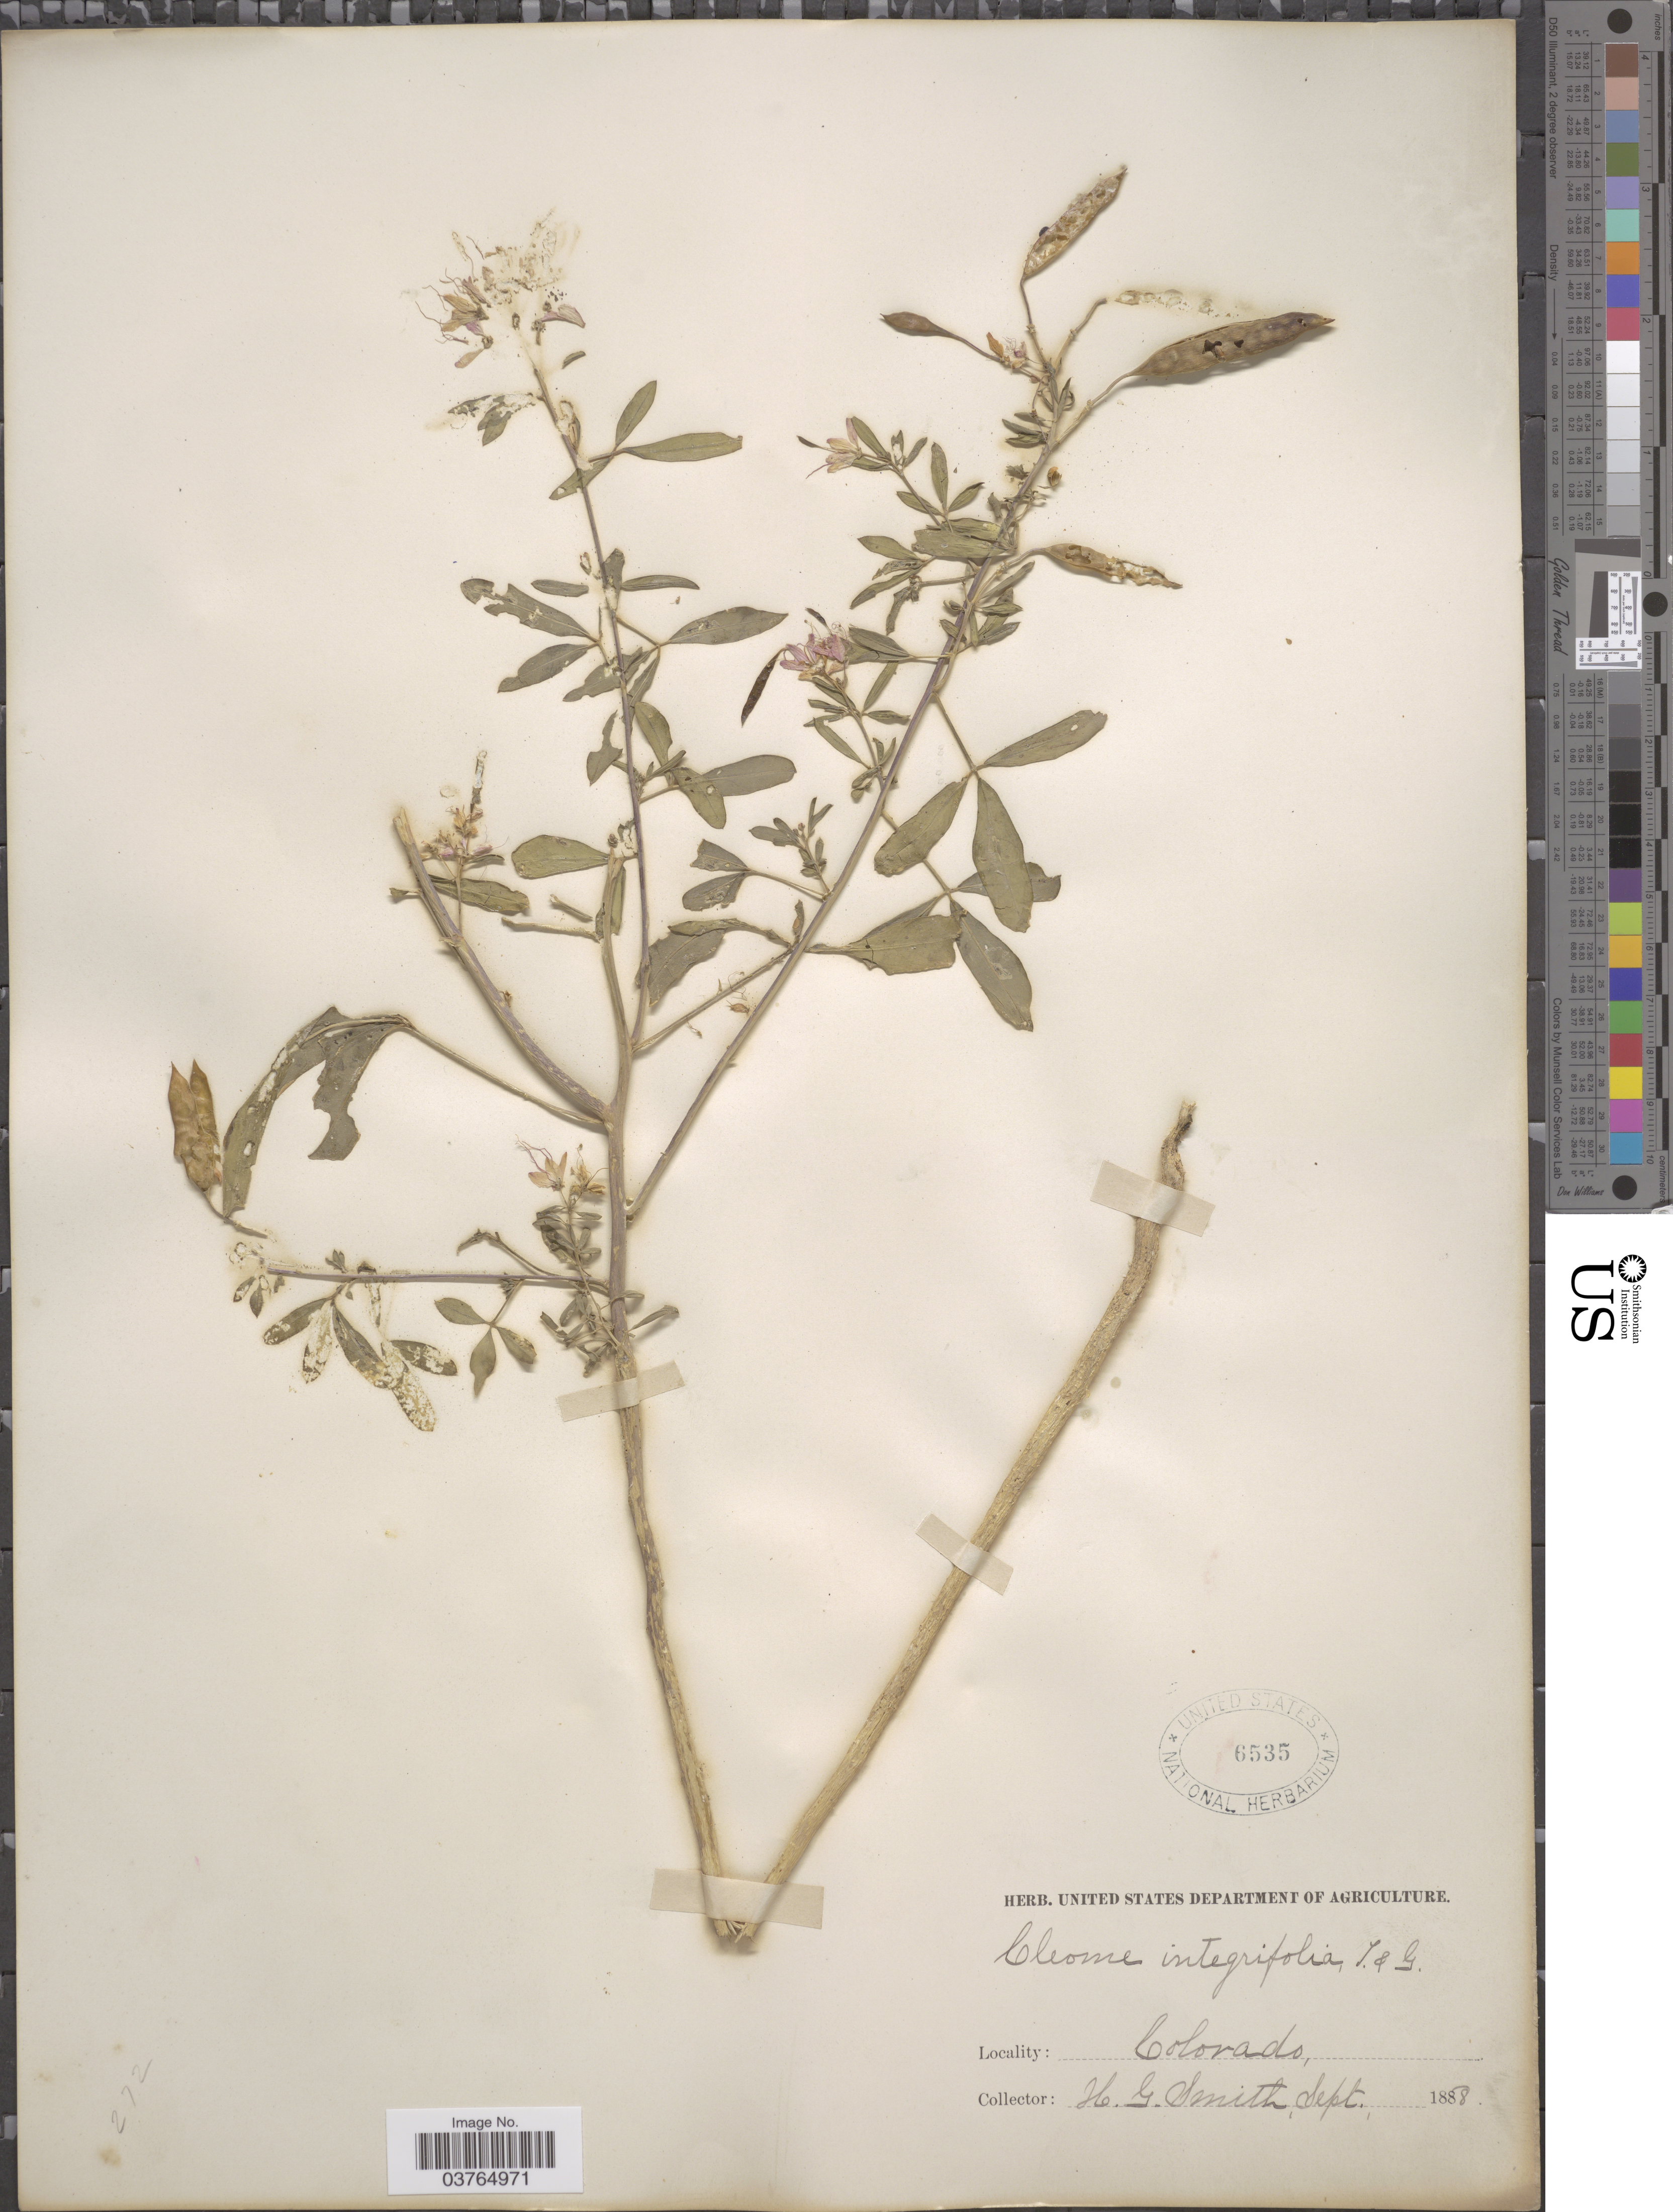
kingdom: Plantae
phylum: Tracheophyta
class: Magnoliopsida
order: Brassicales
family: Cleomaceae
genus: Cleomella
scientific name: Cleomella serrulata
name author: (Pursh) Roalson & J.C. Hall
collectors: H. Smith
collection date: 1888-09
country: United States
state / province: Colorado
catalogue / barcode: US 6535